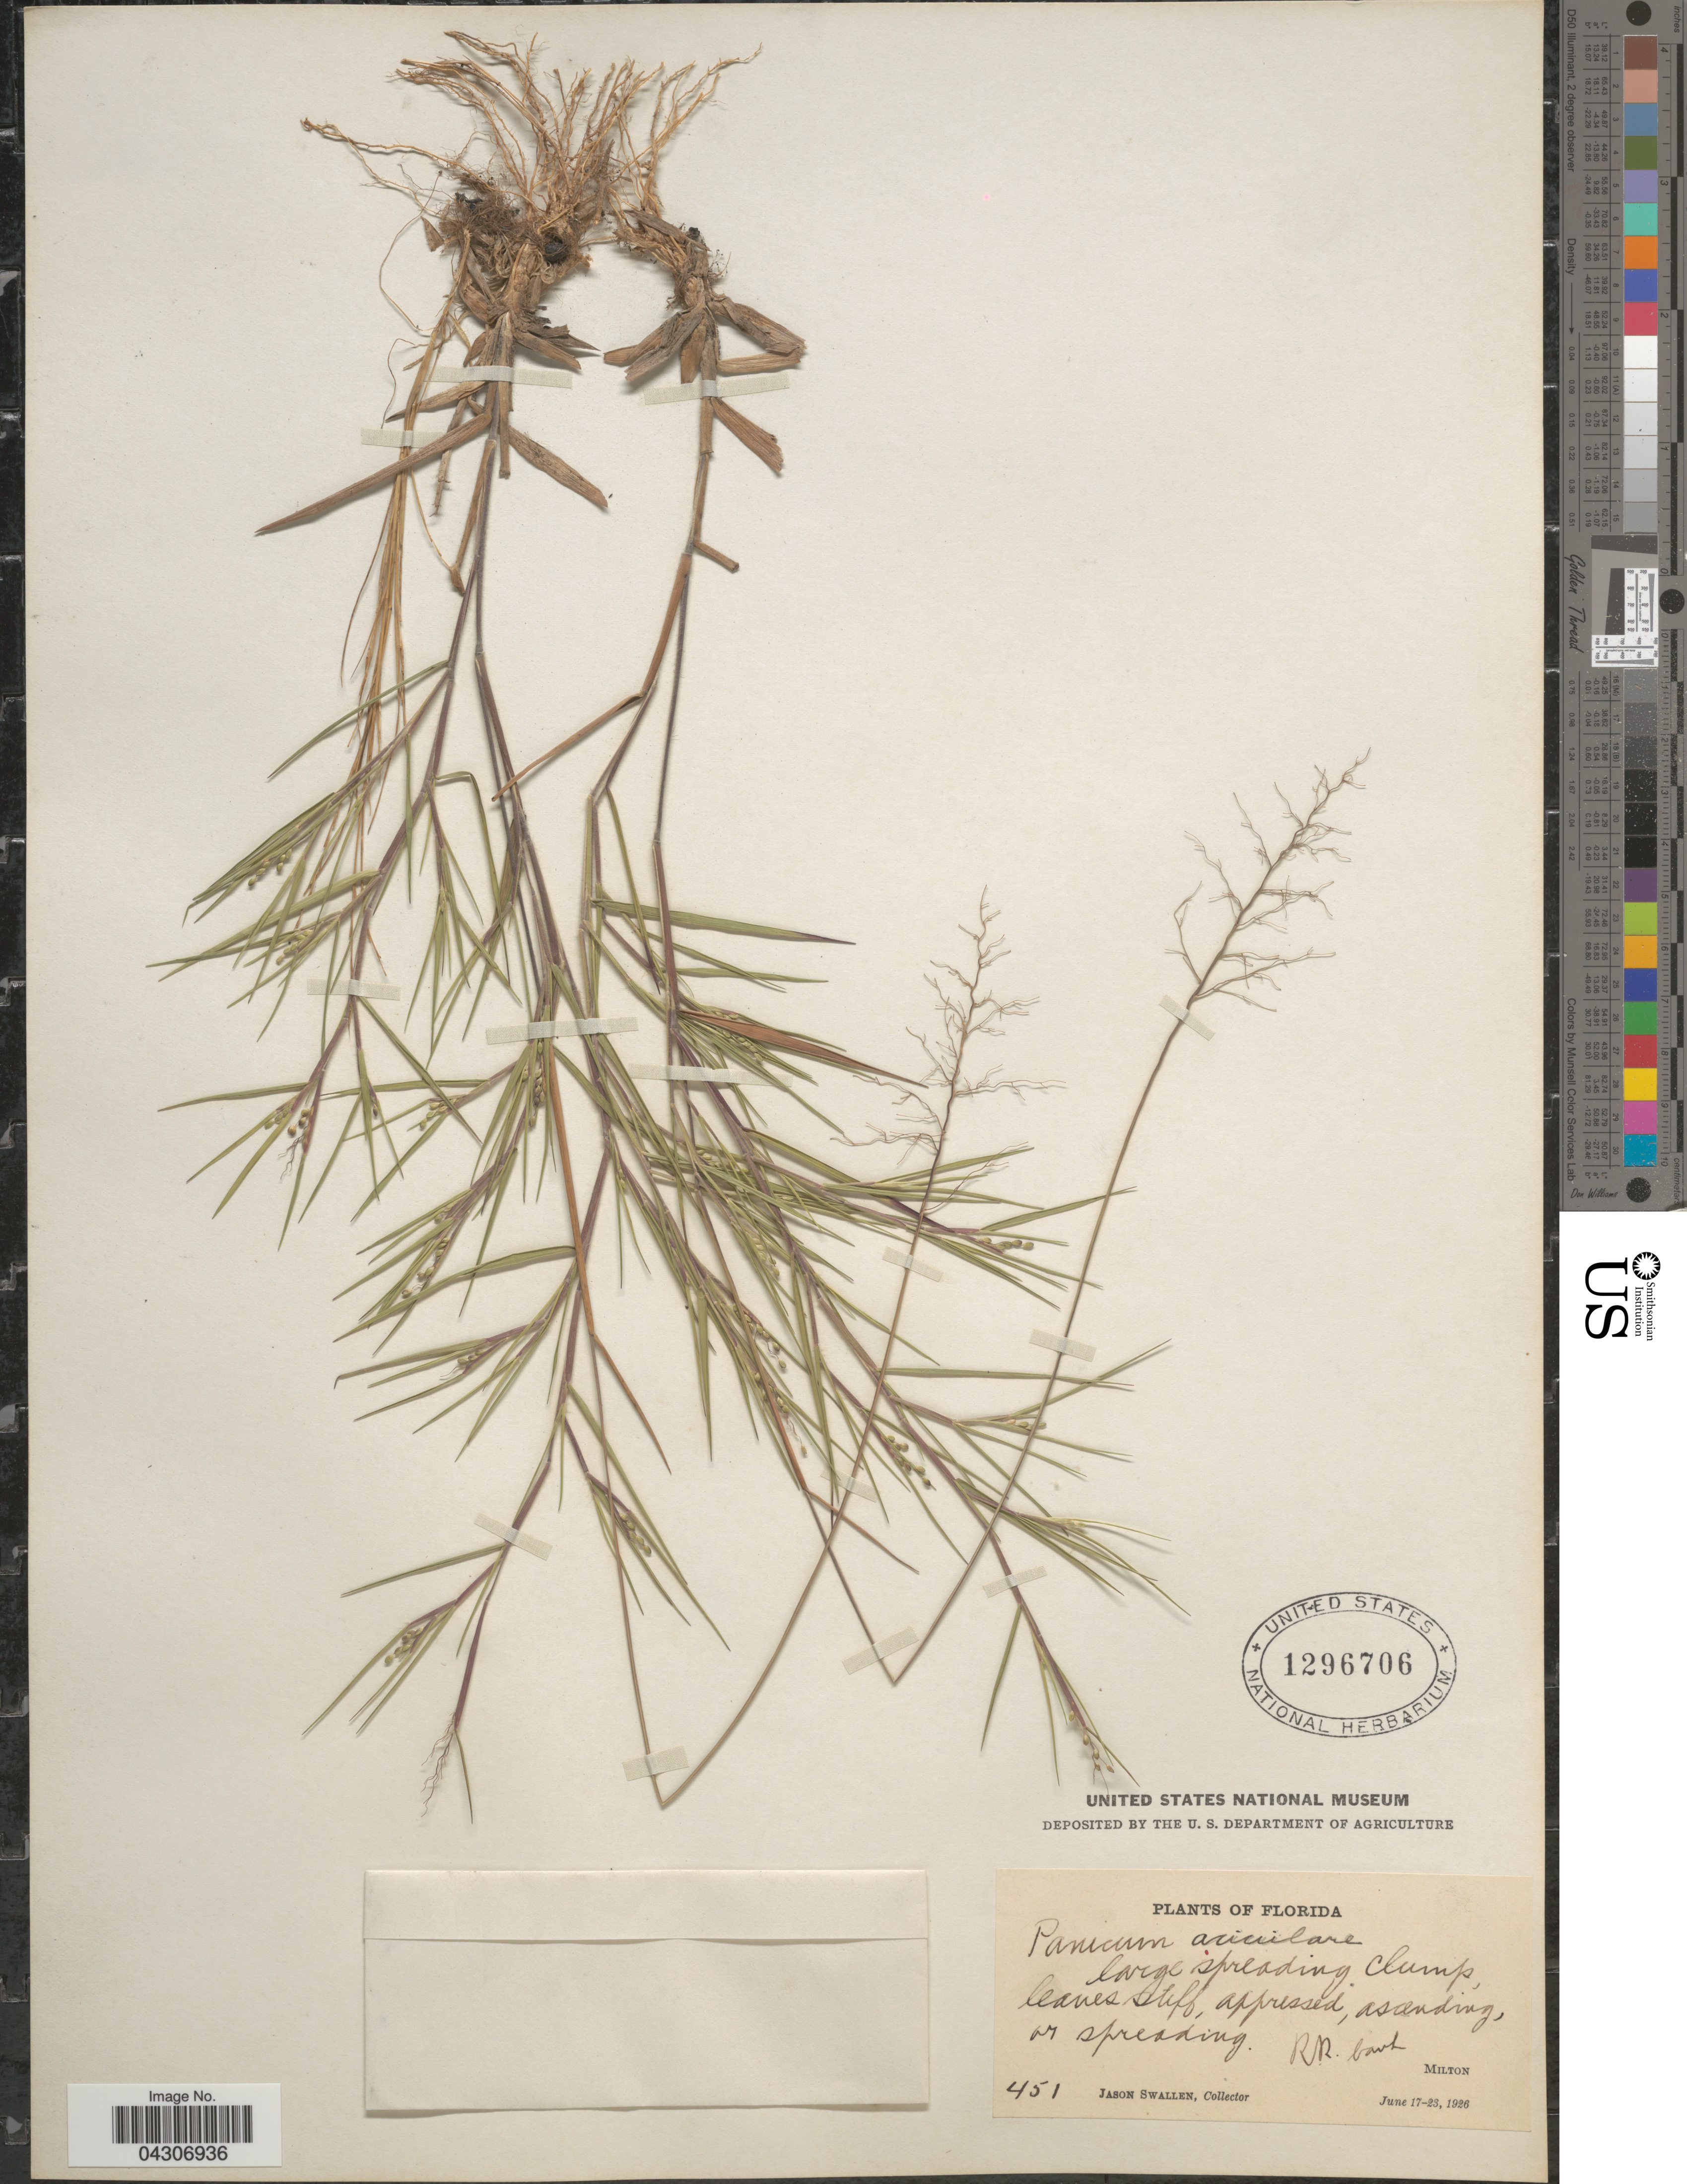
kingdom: Plantae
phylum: Tracheophyta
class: Liliopsida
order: Poales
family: Poaceae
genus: Dichanthelium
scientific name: Dichanthelium aciculare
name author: (Desv. ex Poir.) Gould & C.A. Clark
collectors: J. R. Swallen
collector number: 451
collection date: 1926-06-17/1926-06-23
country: United States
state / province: Florida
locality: R. R. bowl. Milton.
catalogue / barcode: US 1296706